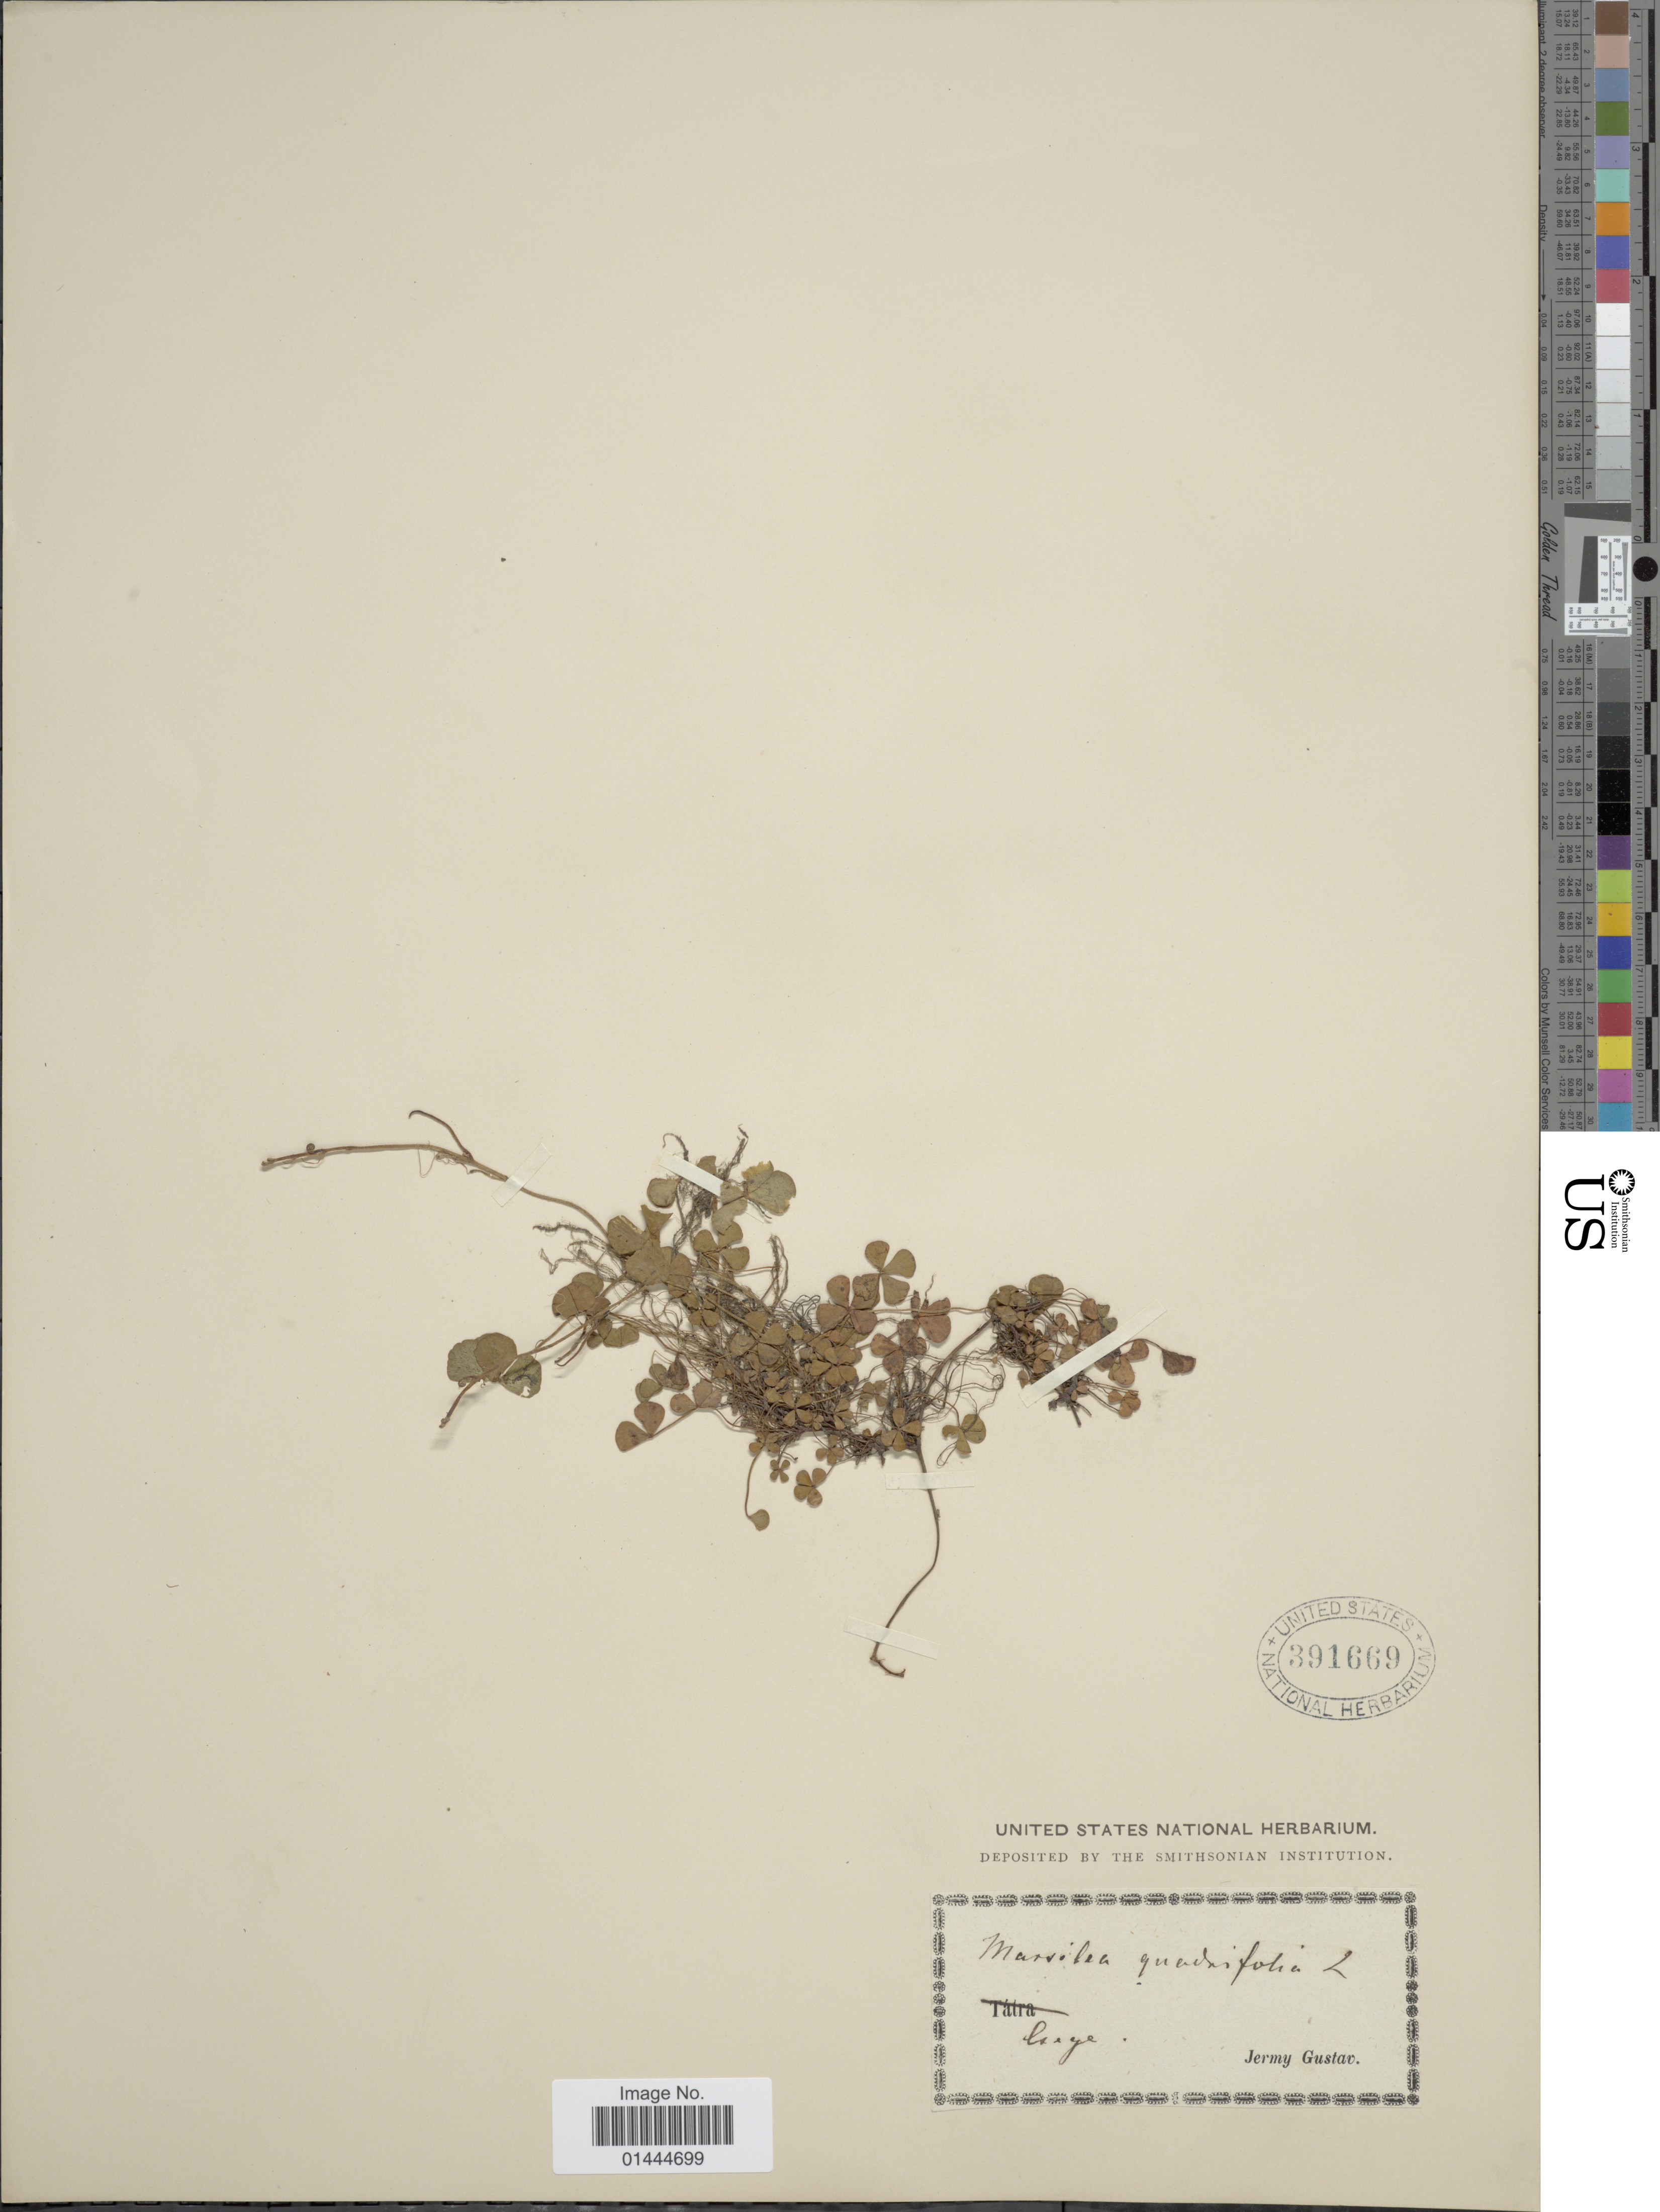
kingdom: Plantae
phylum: Tracheophyta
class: Polypodiopsida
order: Salviniales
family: Marsileaceae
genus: Marsilea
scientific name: Marsilea quadrifolia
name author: L.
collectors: J. Gustav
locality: Large. [interpreted]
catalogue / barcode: US 391669